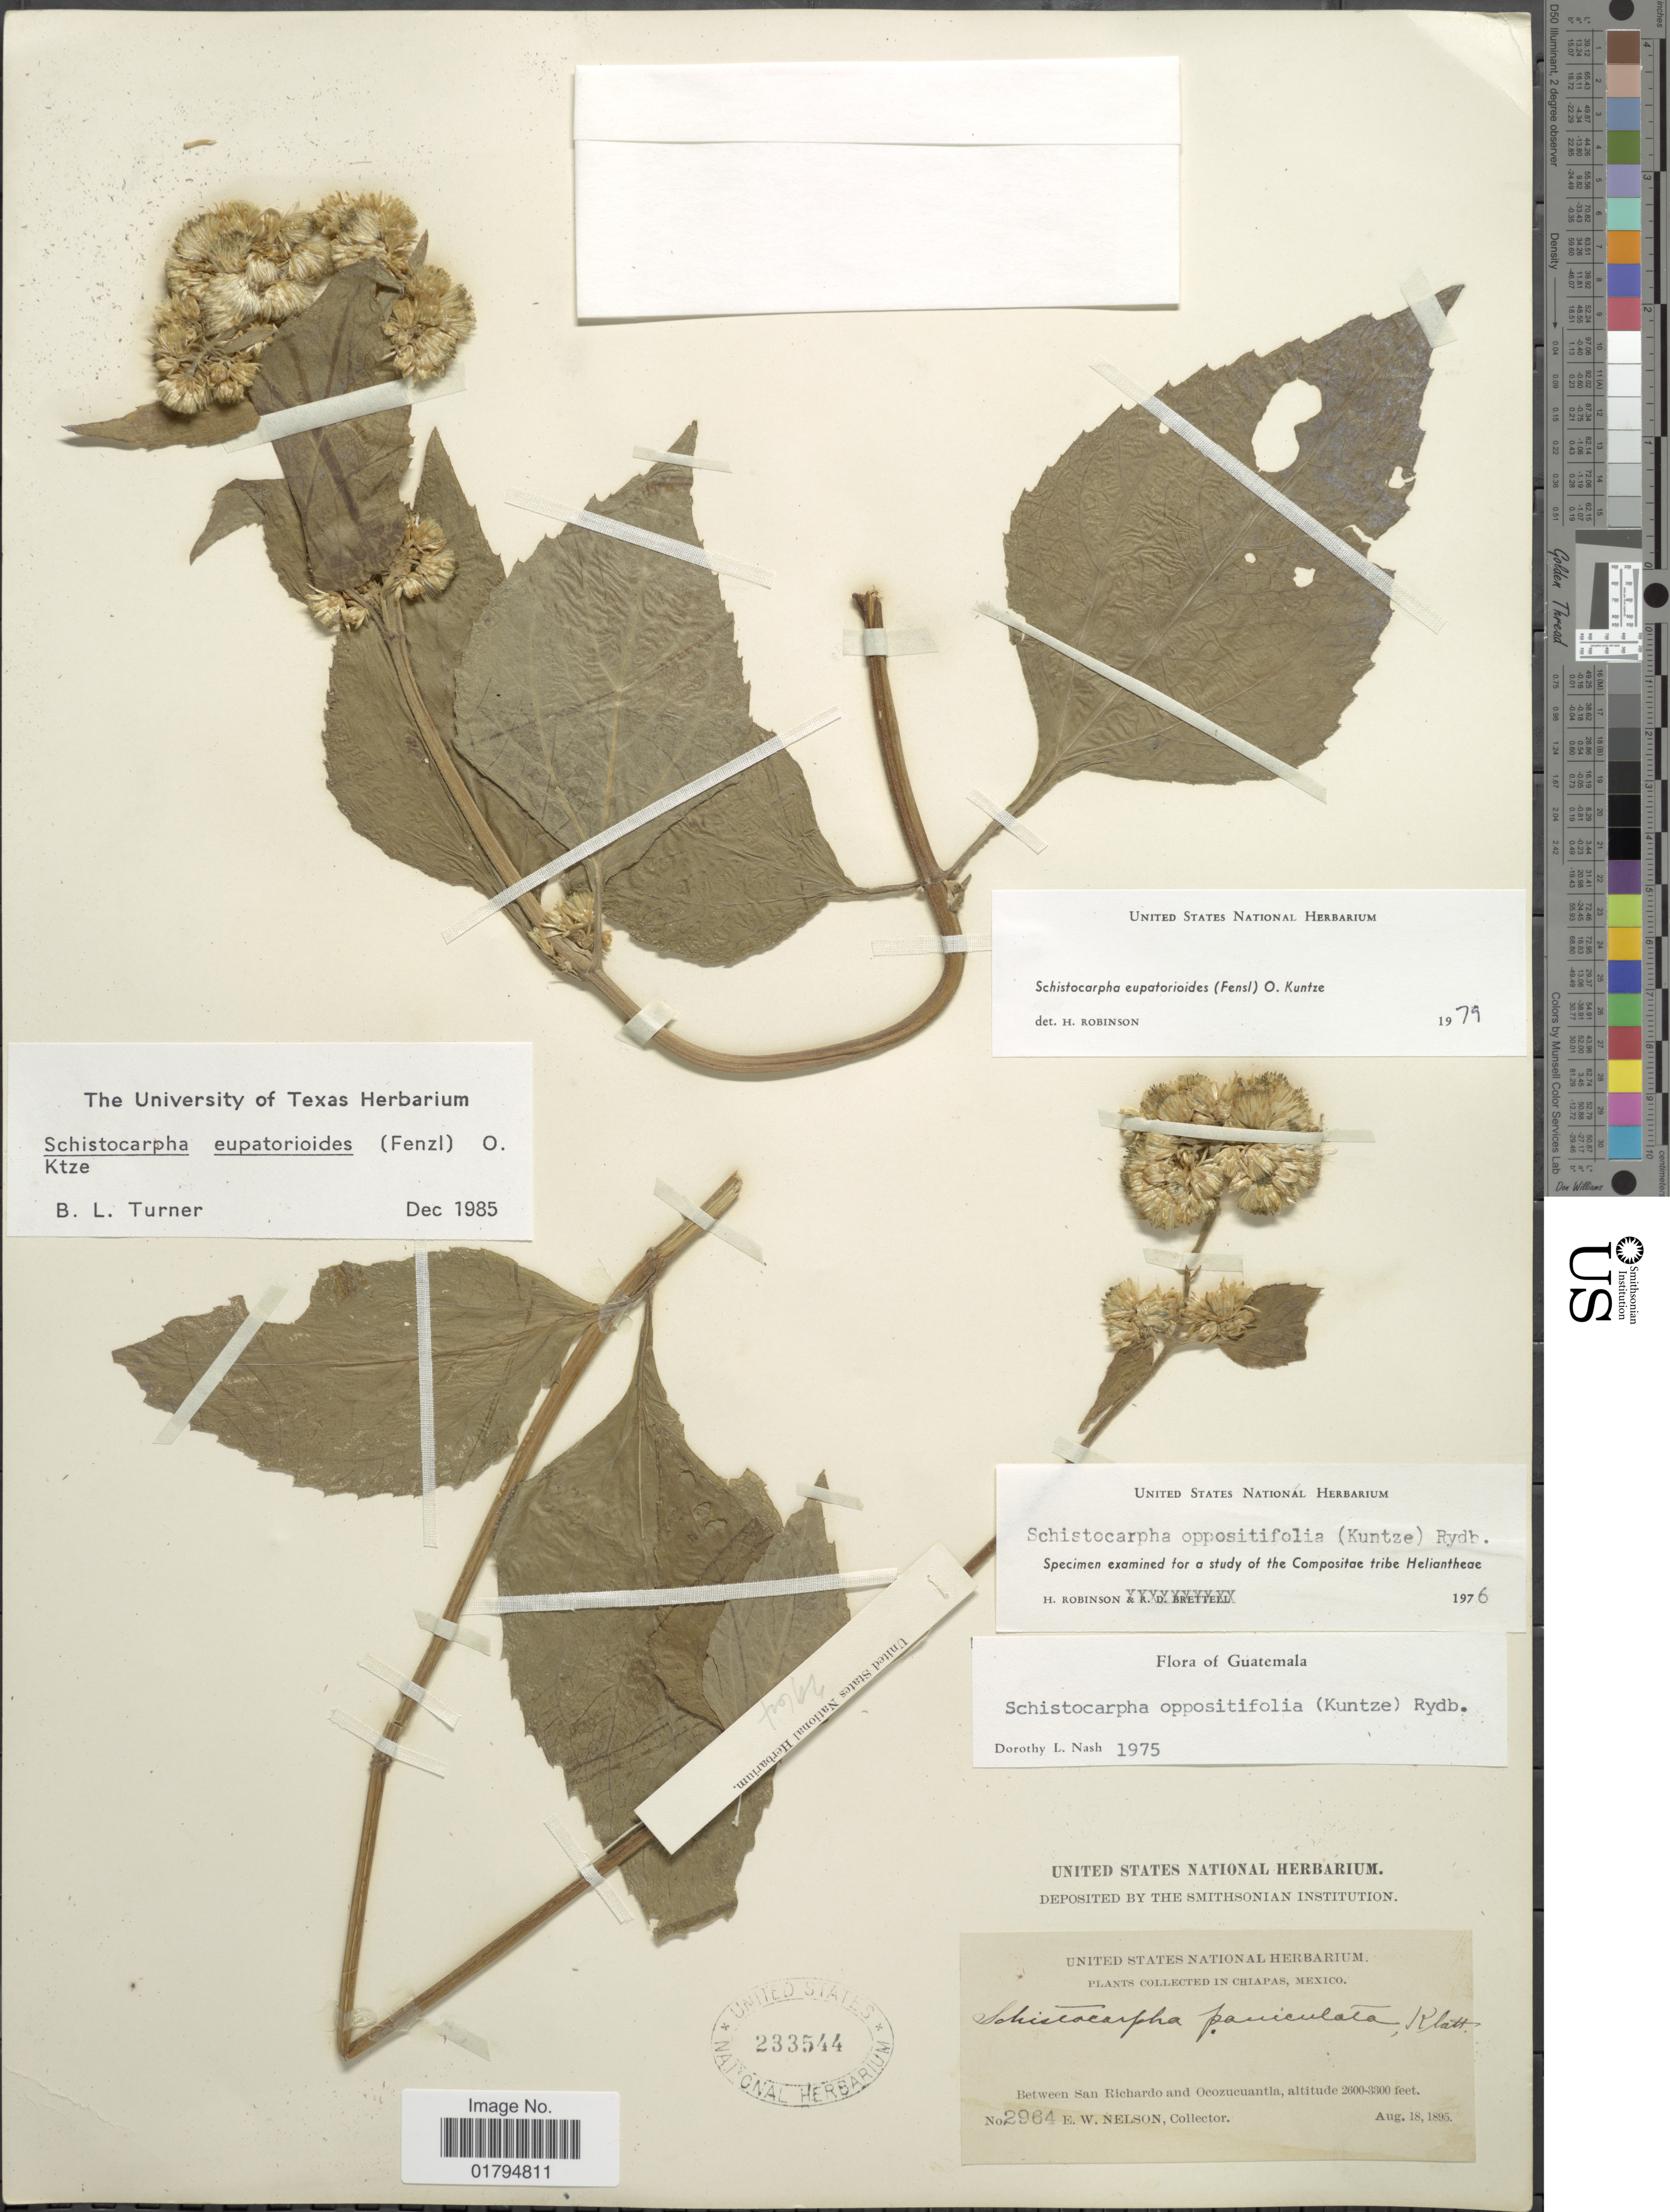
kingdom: Plantae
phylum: Tracheophyta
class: Magnoliopsida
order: Asterales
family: Asteraceae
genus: Schistocarpha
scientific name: Schistocarpha eupatorioides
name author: (Fenzl) Kuntze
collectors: E. W. Nelson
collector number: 2964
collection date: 1895-08-18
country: Mexico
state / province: Chiapas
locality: Between San Richardo and Ocozucoantla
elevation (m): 792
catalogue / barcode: US 233544